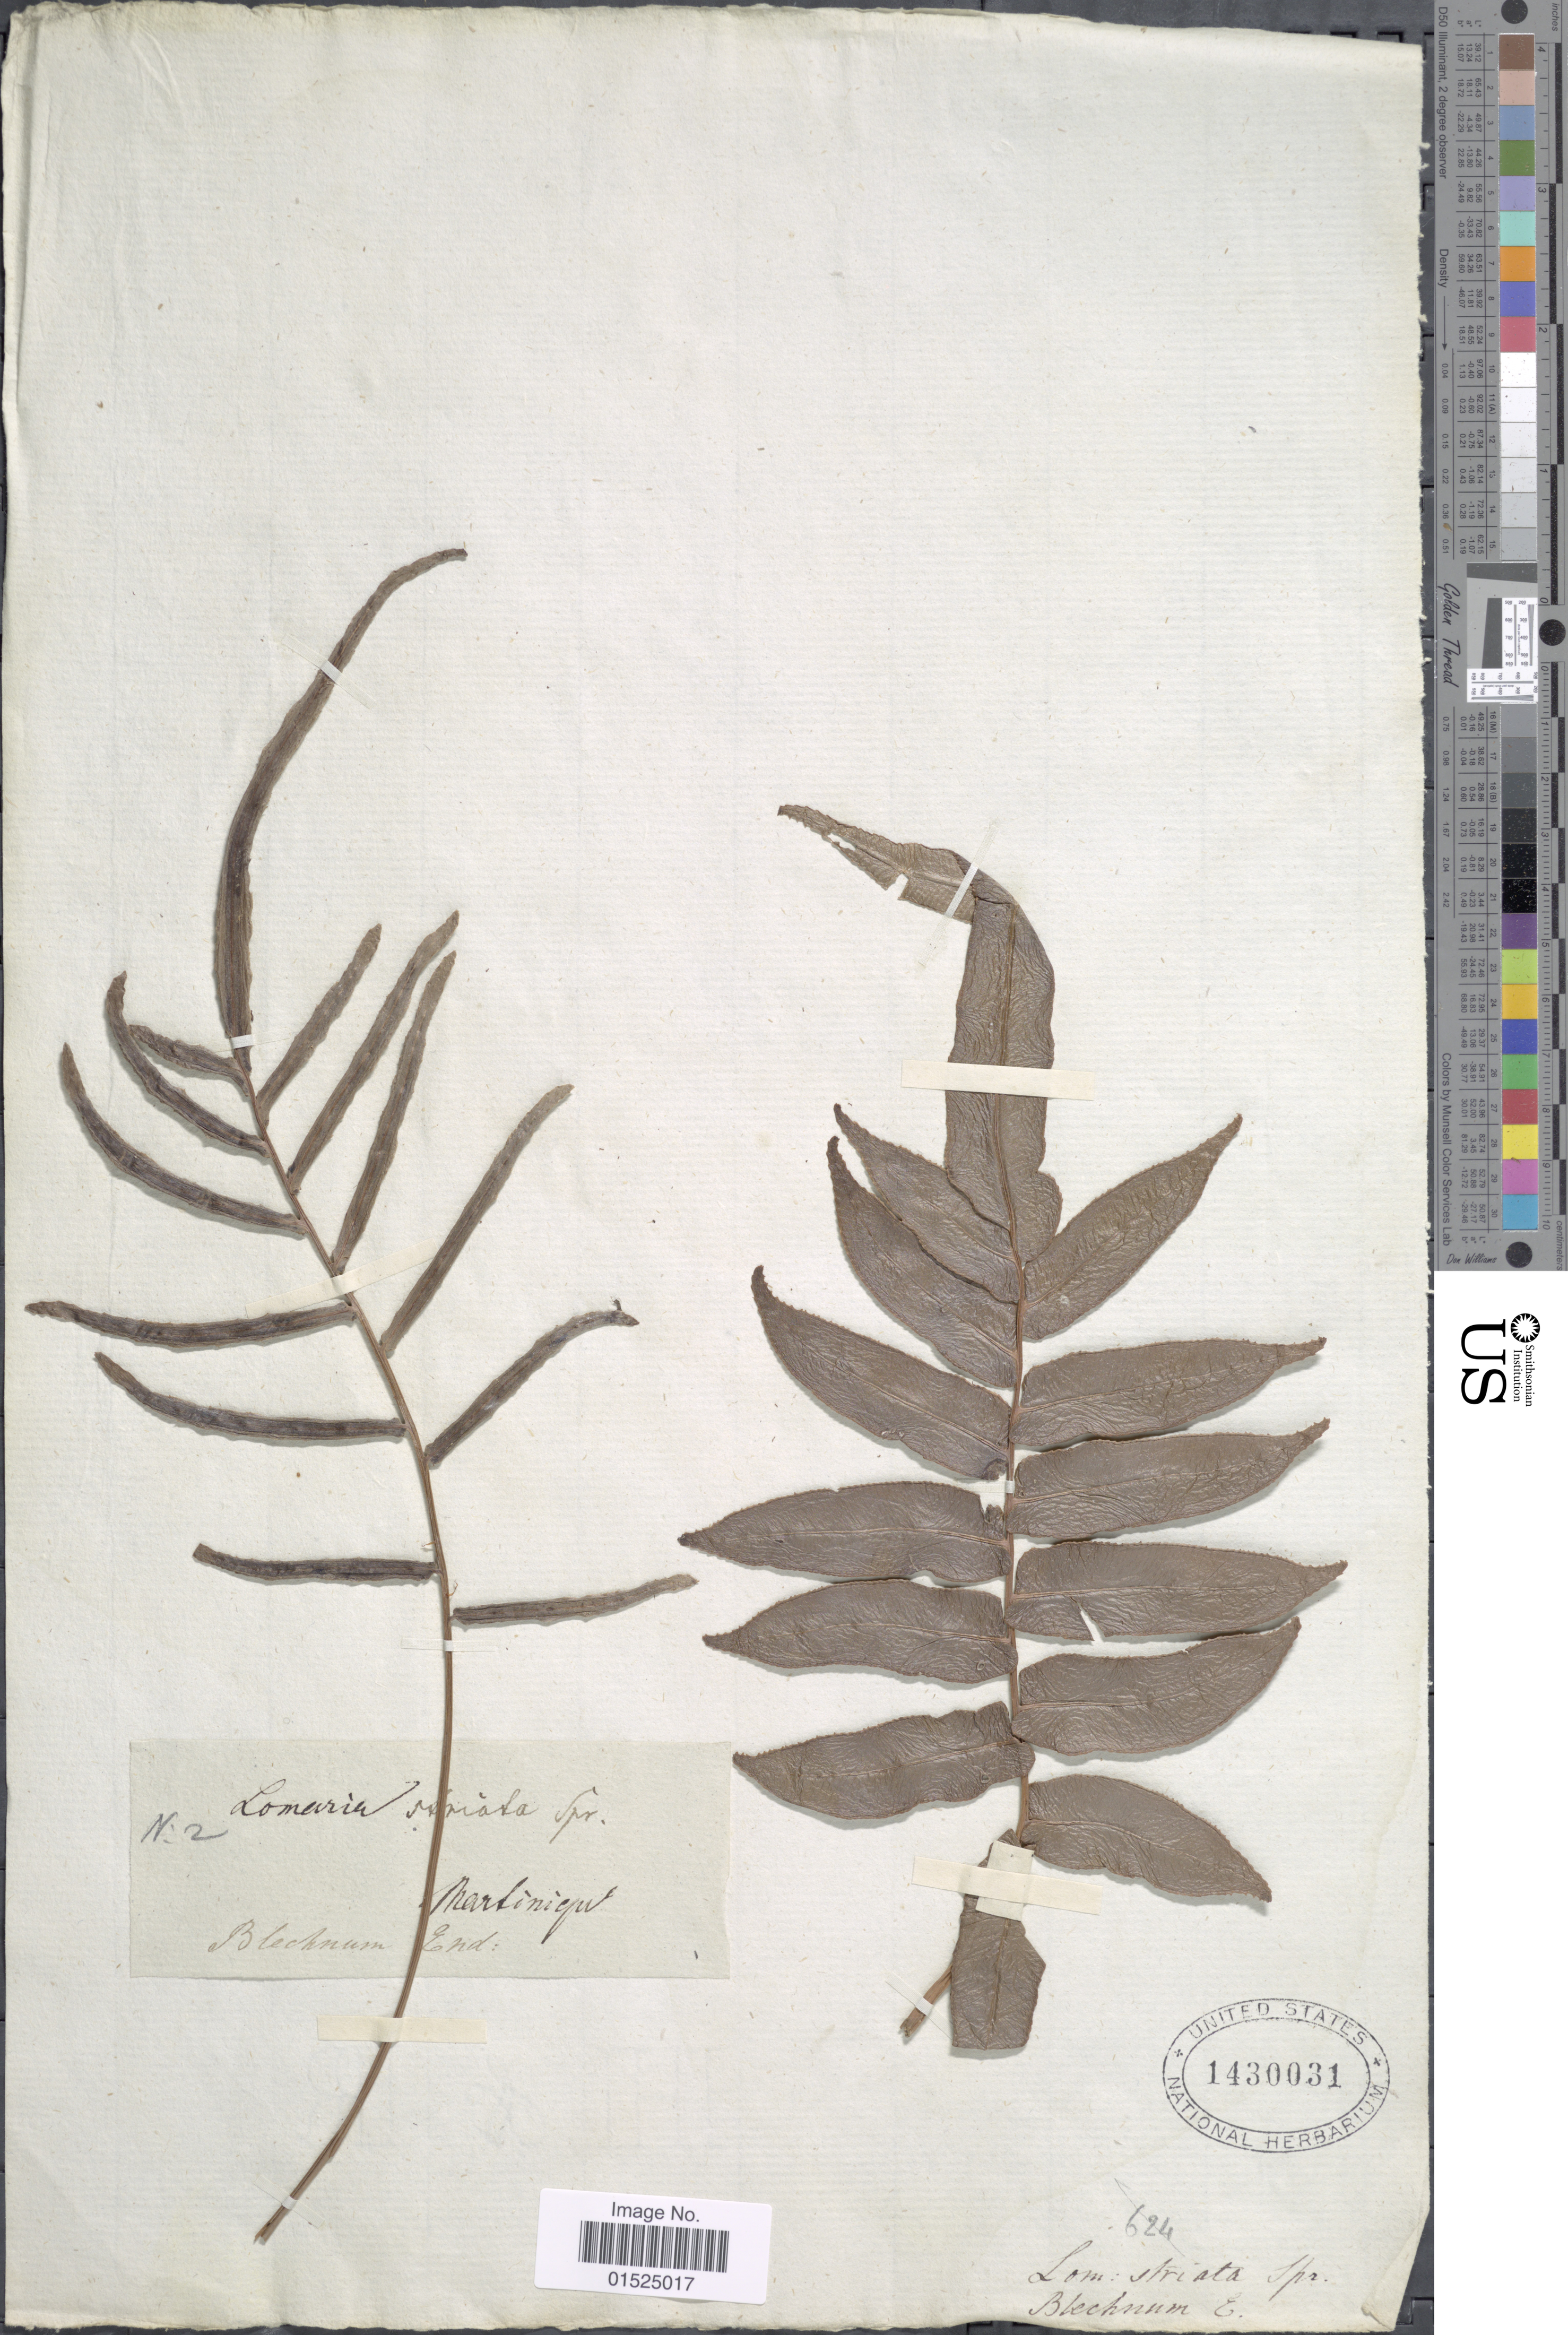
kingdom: Plantae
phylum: Tracheophyta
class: Polypodiopsida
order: Polypodiales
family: Blechnaceae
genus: Blechnum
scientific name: Blechnum ryanii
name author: Hieron.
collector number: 2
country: Martinique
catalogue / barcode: US 1430031